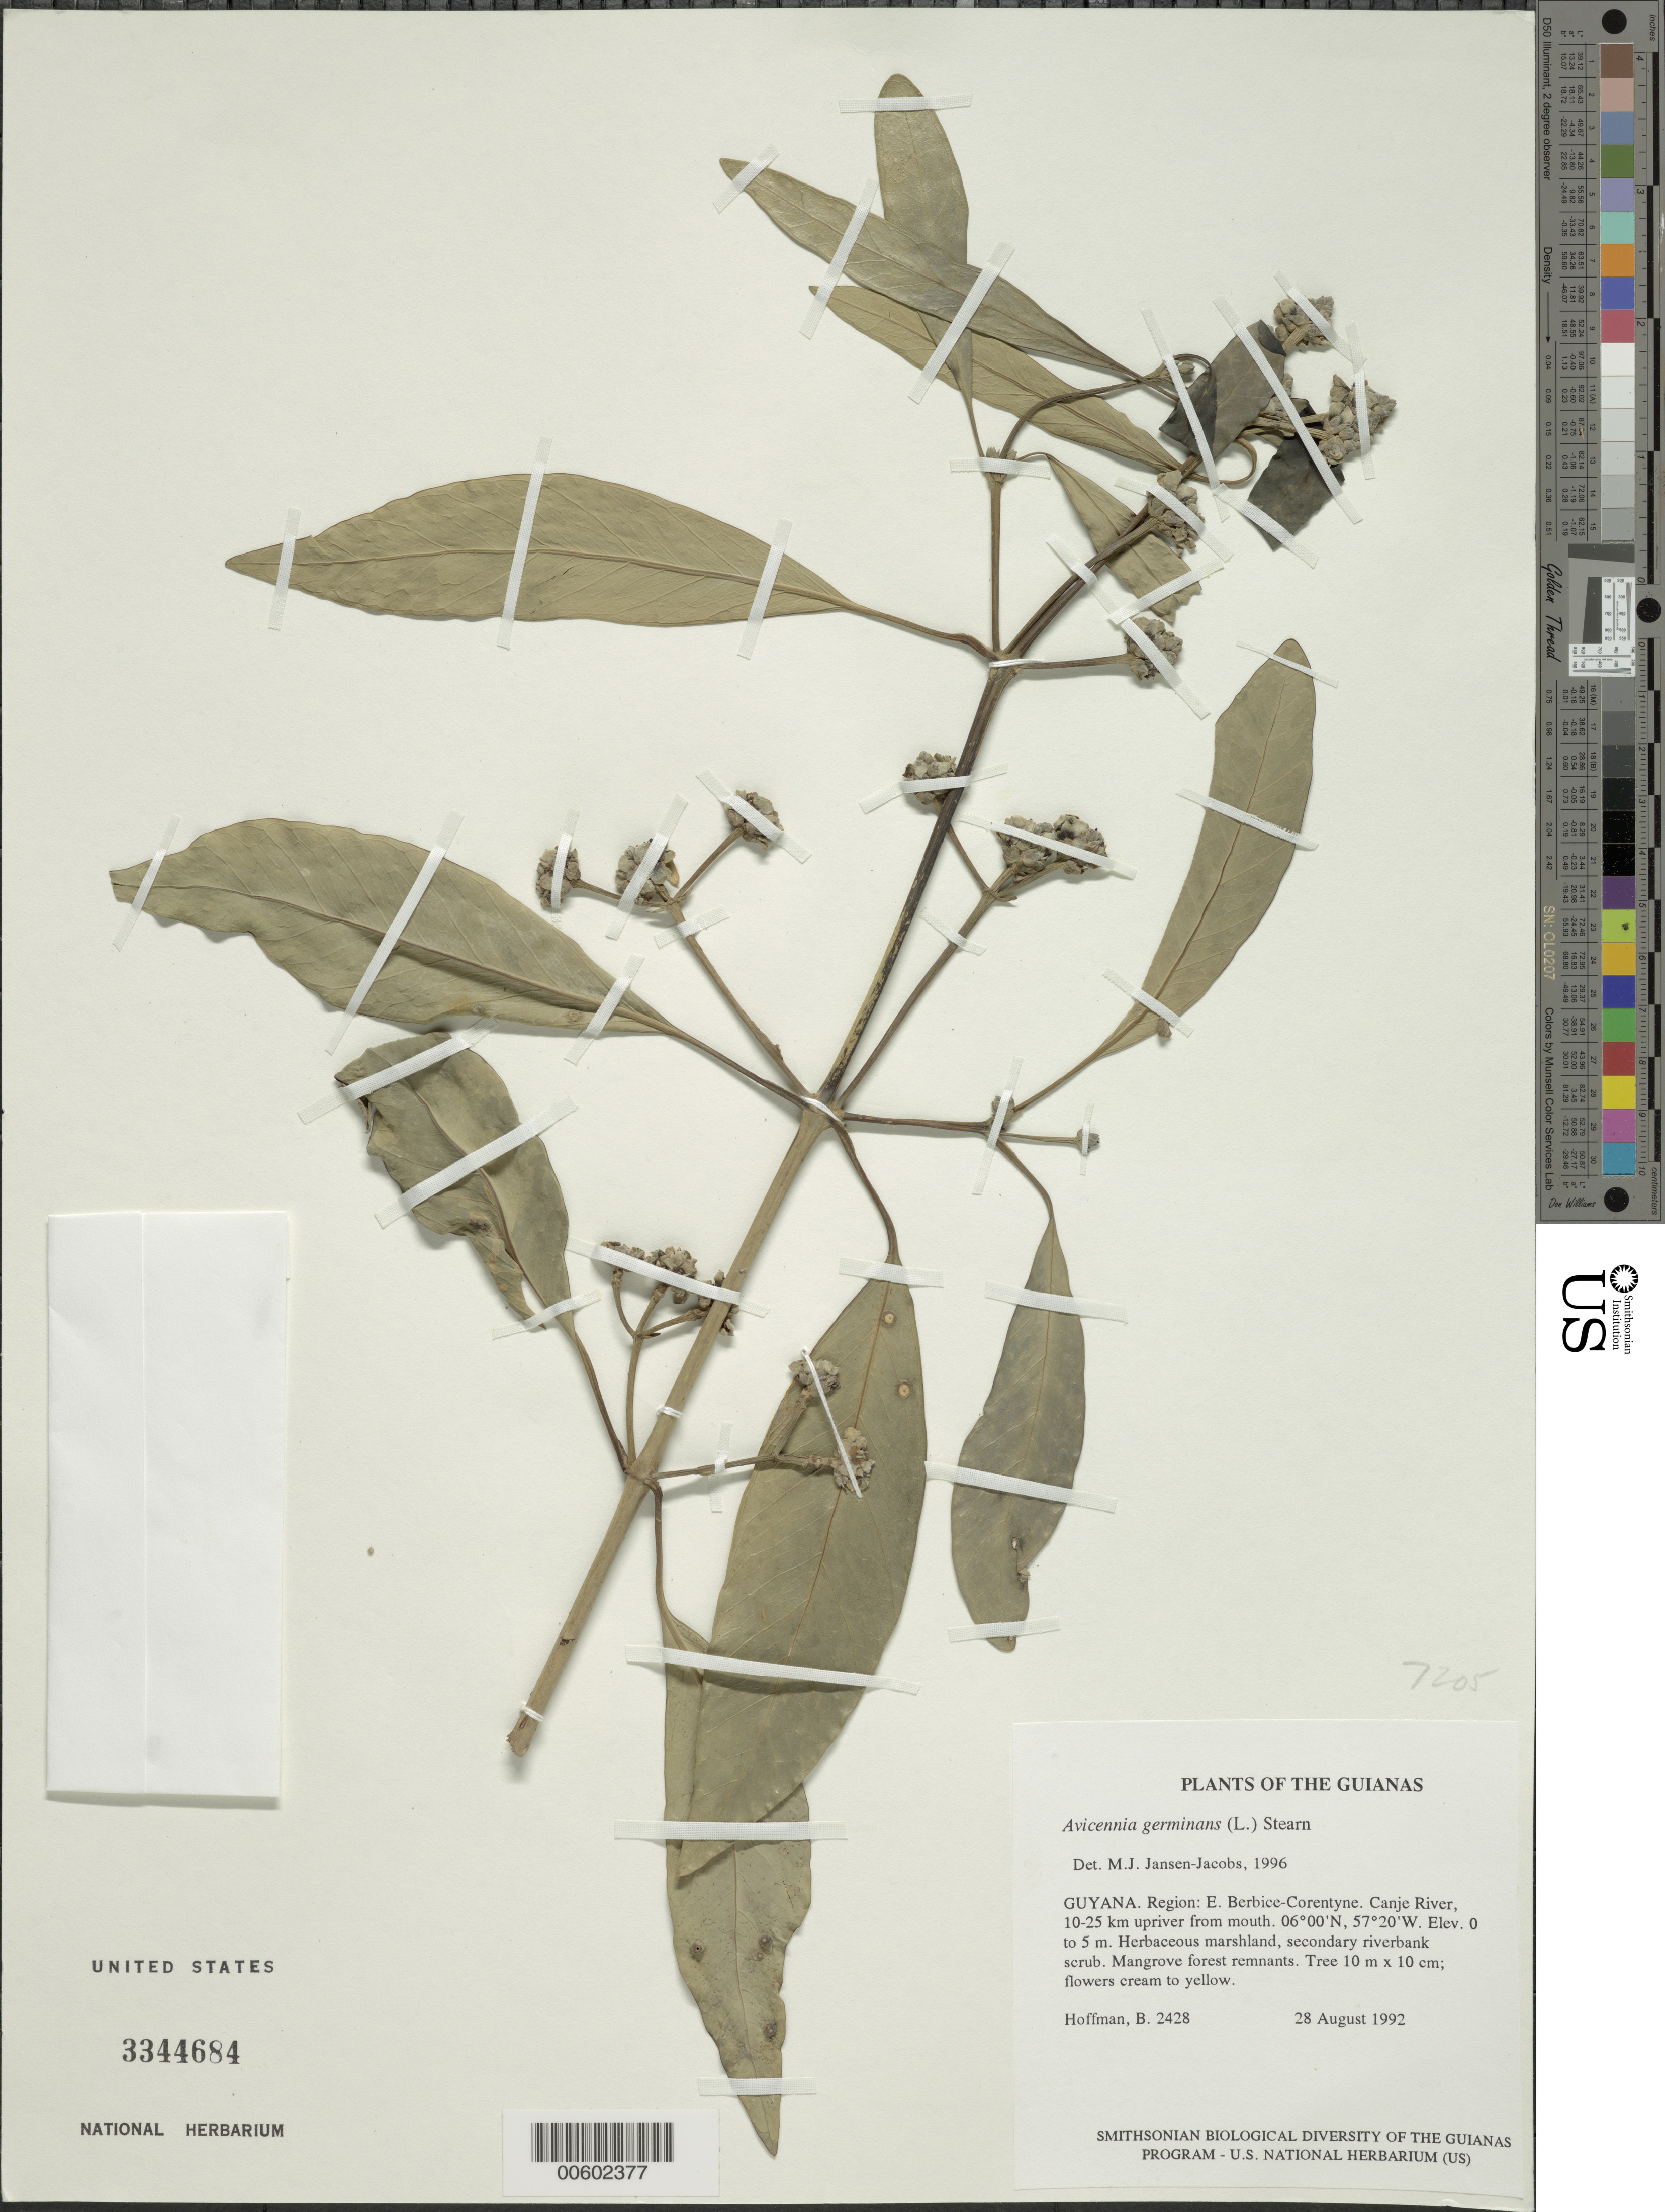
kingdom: Plantae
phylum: Tracheophyta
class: Magnoliopsida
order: Lamiales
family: Acanthaceae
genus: Avicennia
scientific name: Avicennia germinans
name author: (L.) L.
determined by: Jansen-Jacobs, M. J., (U), Nationaal Herbarium Nederland, Utrecht University branch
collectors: B. Hoffman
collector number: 2428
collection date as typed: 28 August 1992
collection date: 1992-08-28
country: Guyana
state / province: E. Berbice-Corentyne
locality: Canje River, 10-25 km upriver from mouth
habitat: Herbaceous marshland, secondary riverbank scrub. Mangrove forest remnants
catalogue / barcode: US 3344684